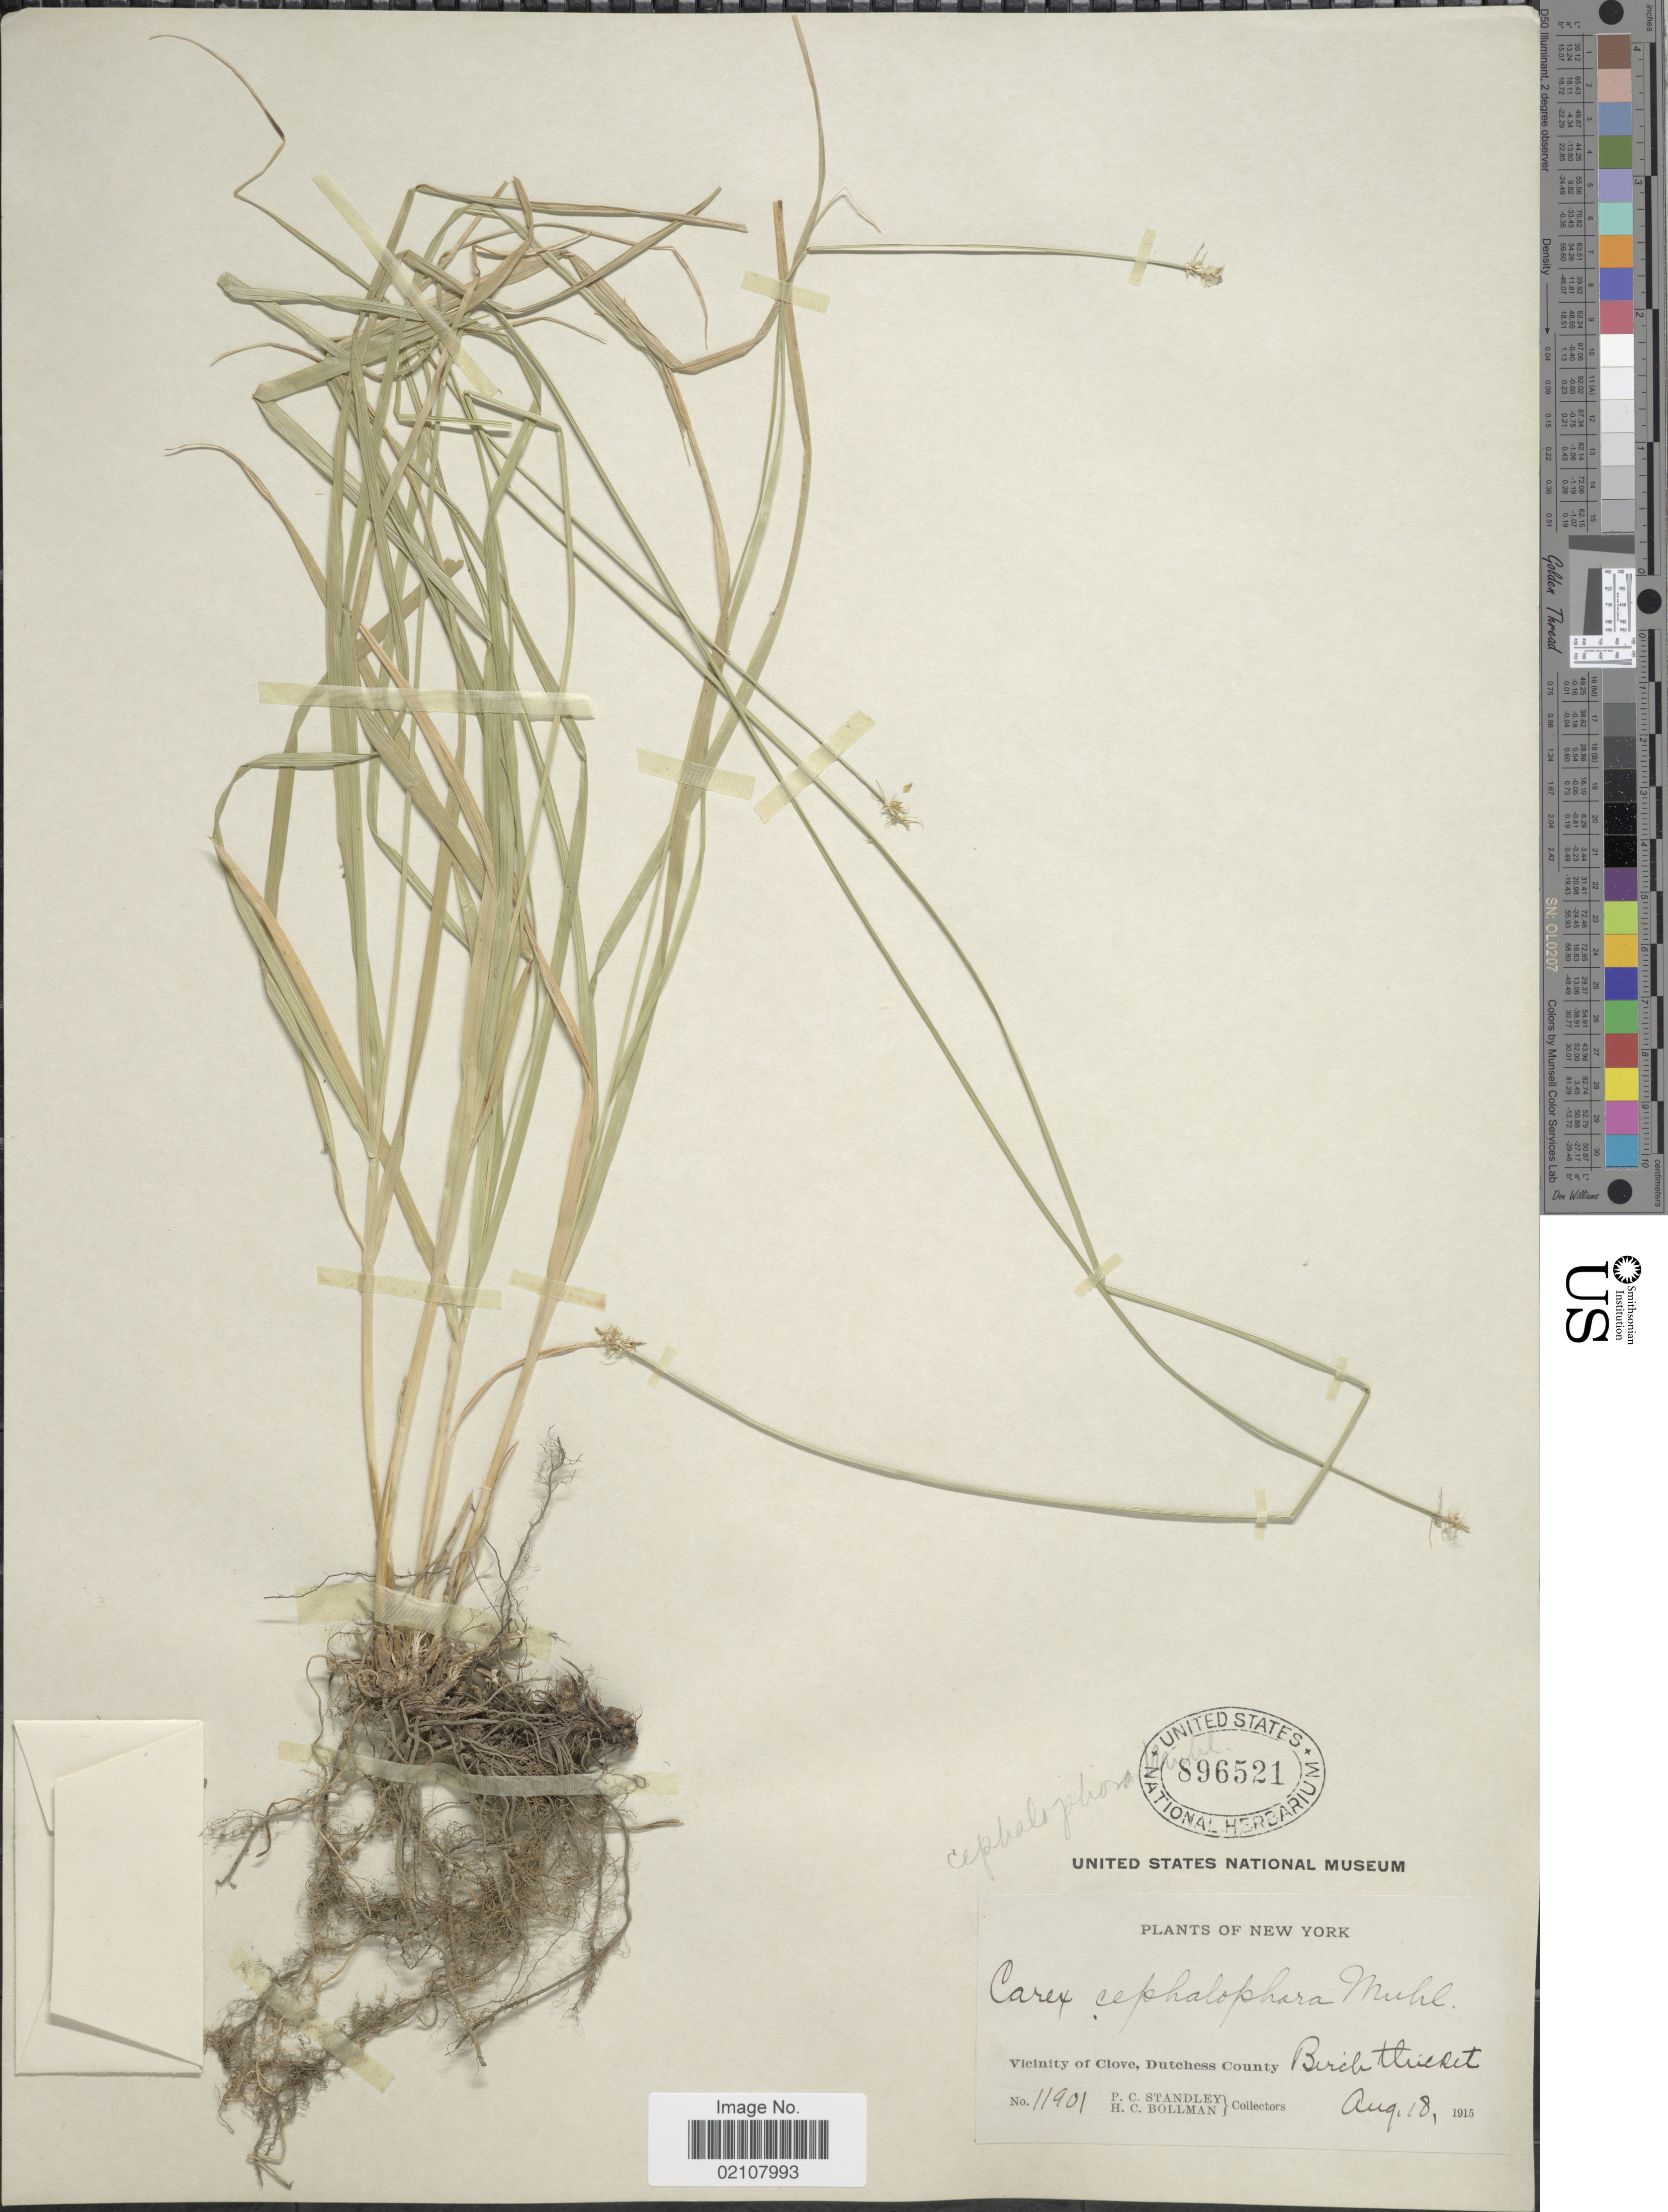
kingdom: Plantae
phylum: Tracheophyta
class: Liliopsida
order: Poales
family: Cyperaceae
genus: Carex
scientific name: Carex cephalophora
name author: Muhl. ex Willd.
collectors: P. C. Standley & H. C. Bollman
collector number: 11901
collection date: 1915-08-18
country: United States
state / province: New York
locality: Vicinity of Clove, Dutchess County, Birch thicket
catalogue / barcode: US 896521